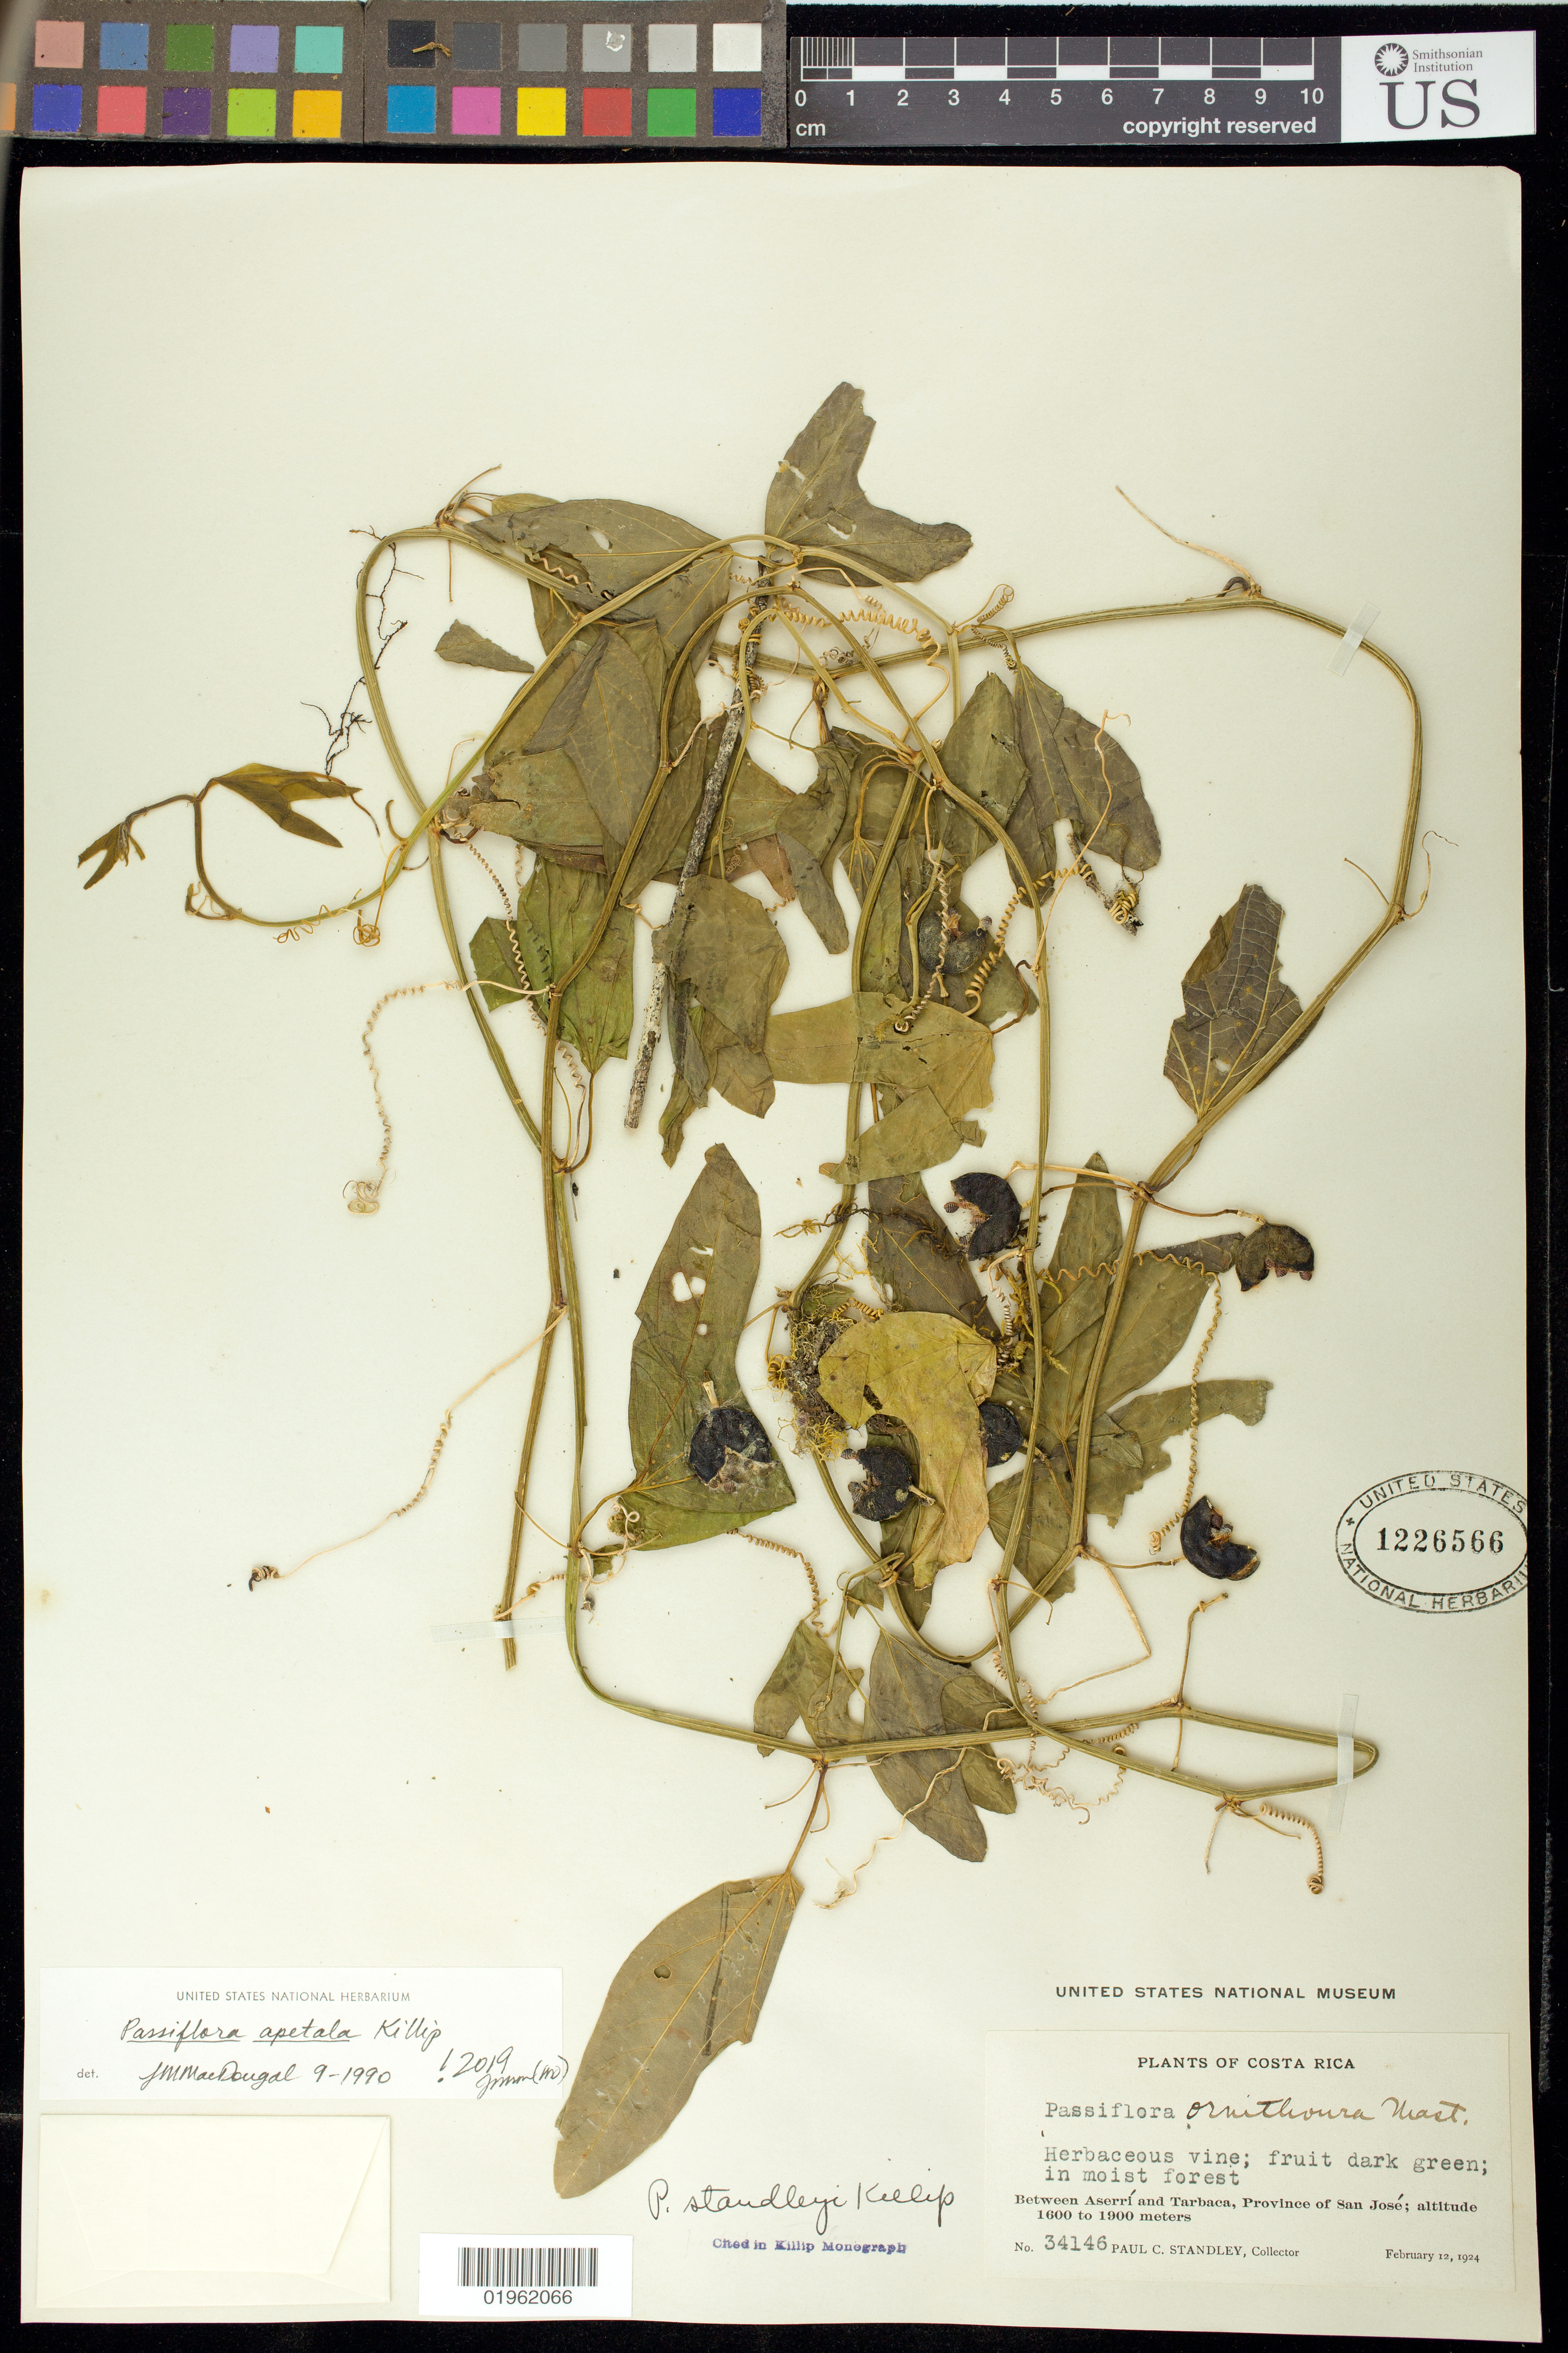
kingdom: Plantae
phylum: Tracheophyta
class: Magnoliopsida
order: Malpighiales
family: Passifloraceae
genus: Passiflora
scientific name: Passiflora apetala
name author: Killip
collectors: P. C. Standley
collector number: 34146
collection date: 1924-02-12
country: Costa Rica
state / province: San José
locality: Between Aserrí and Tarbaca.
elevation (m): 1600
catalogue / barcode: US 1226566